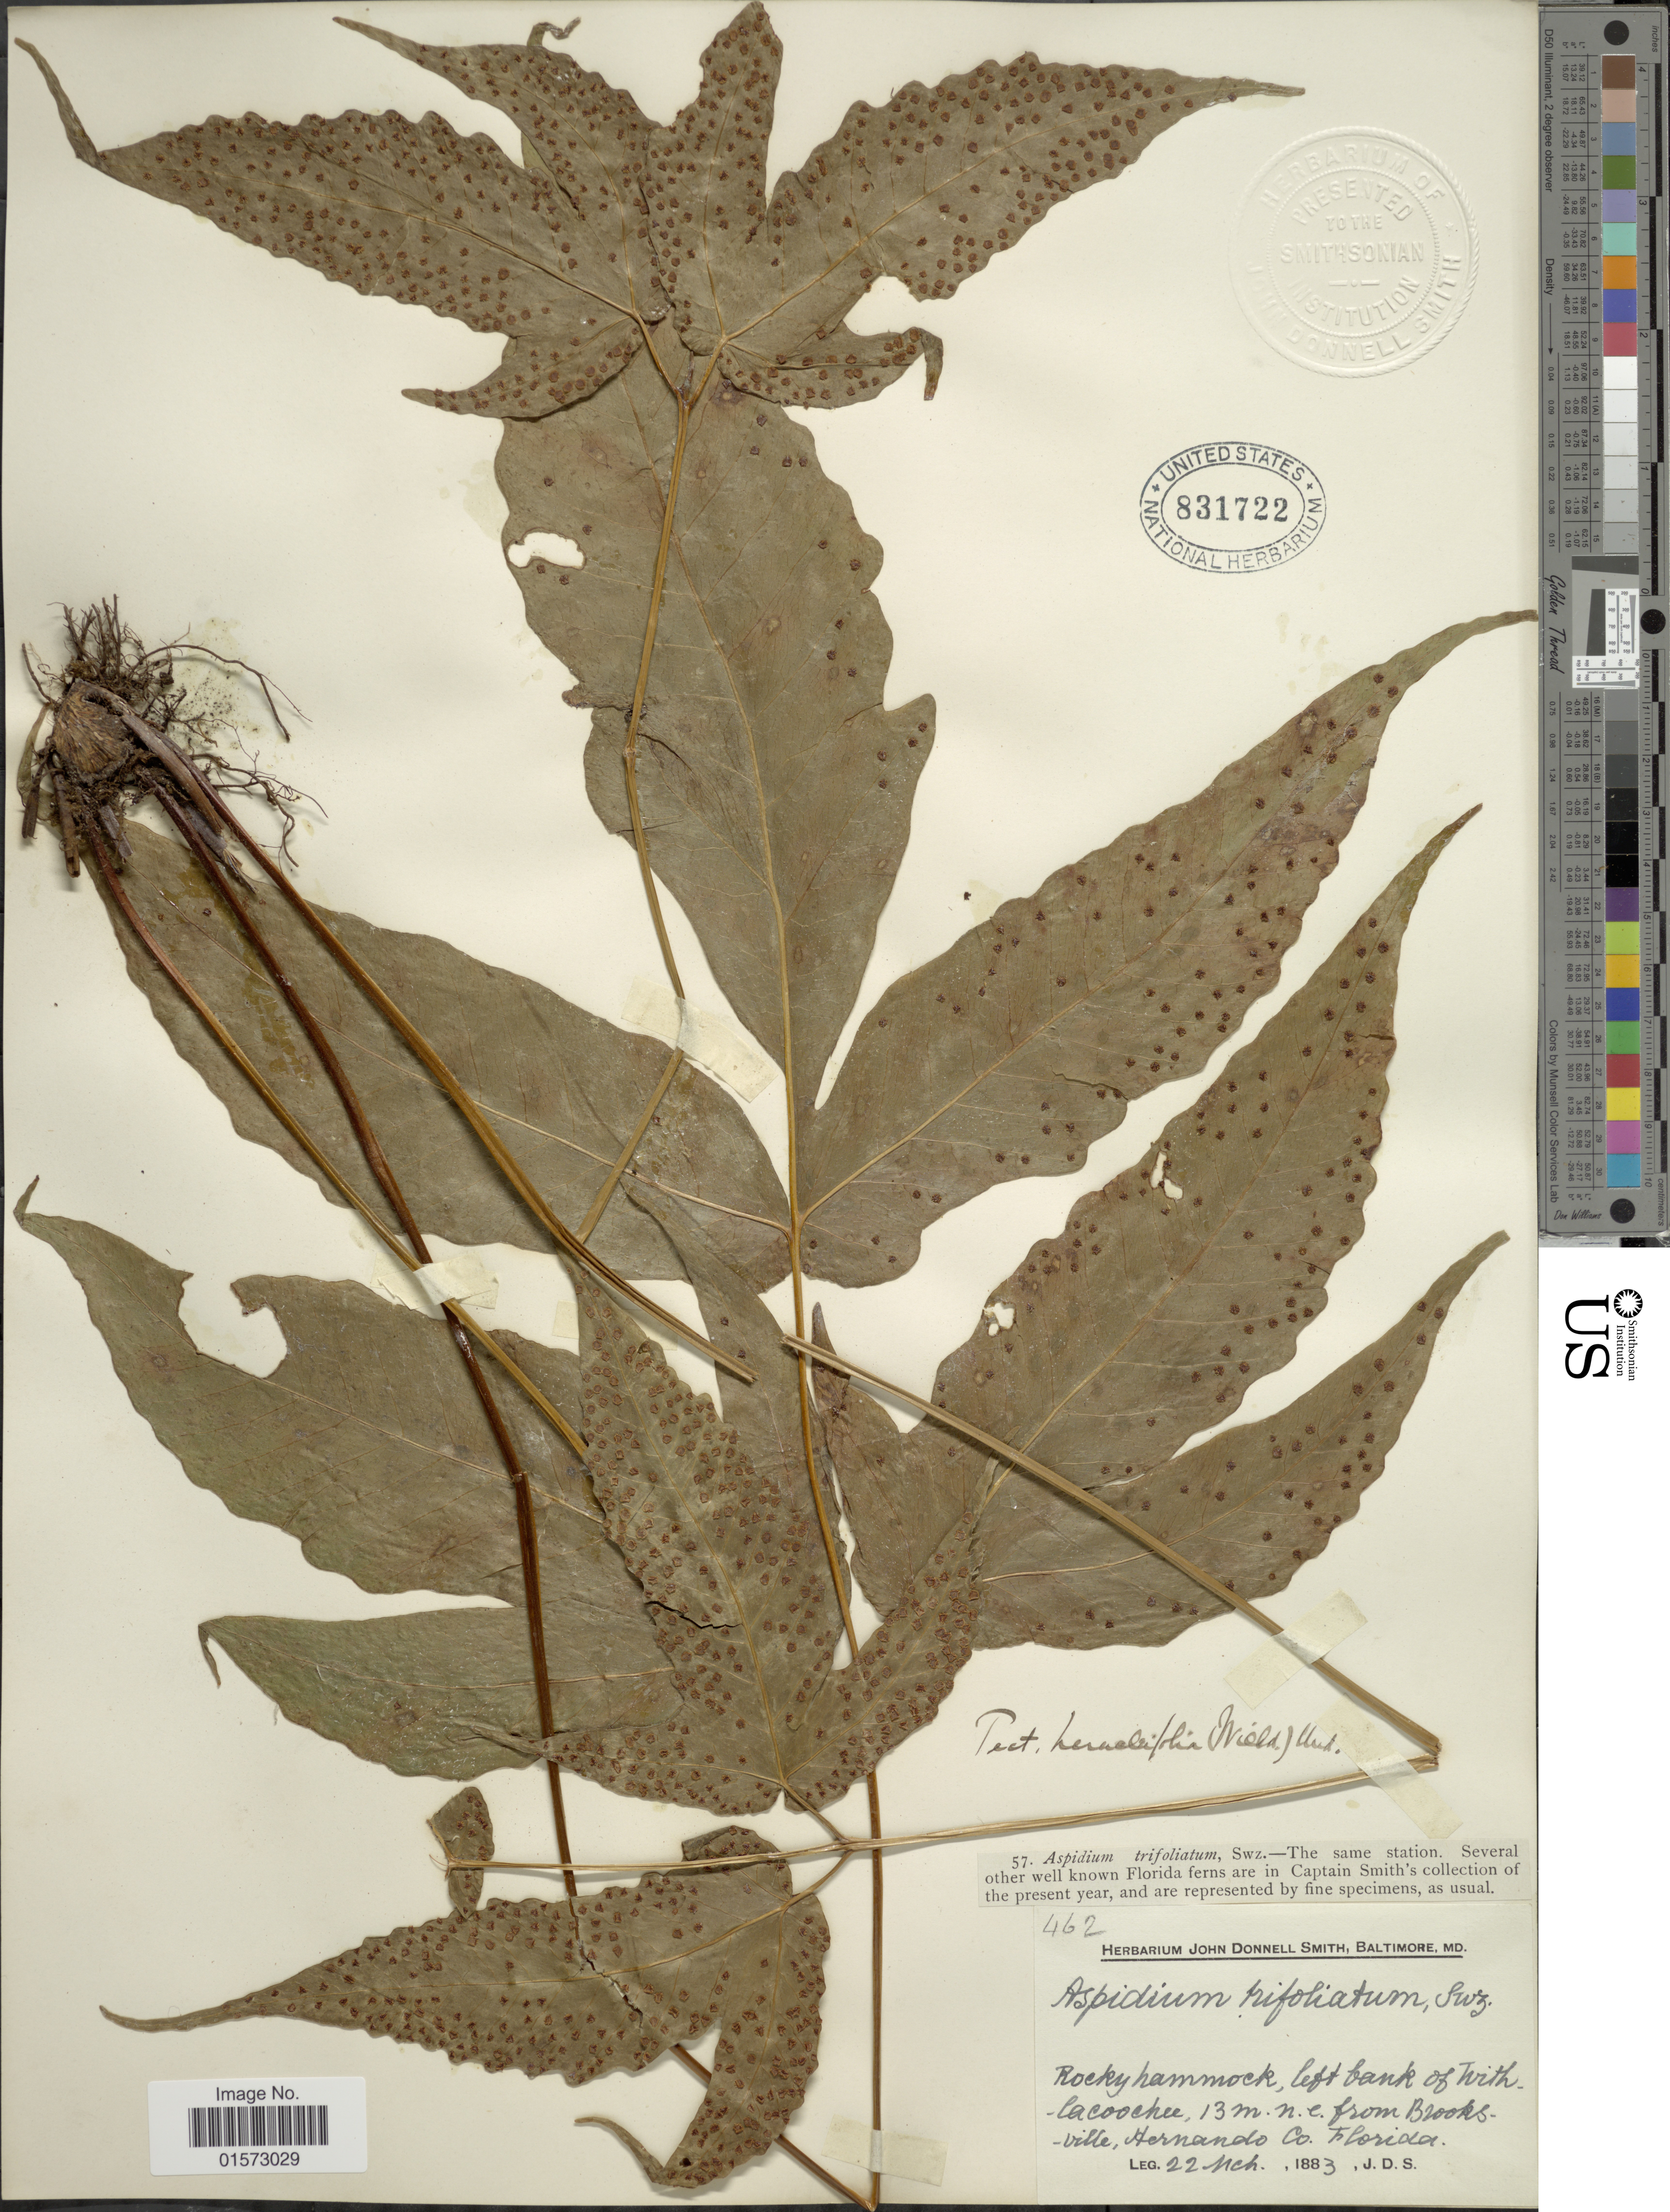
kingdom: Plantae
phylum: Tracheophyta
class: Polypodiopsida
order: Polypodiales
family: Tectariaceae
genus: Tectaria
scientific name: Tectaria heracleifolia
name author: (Willd.) Underw.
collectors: J. Donnell Smith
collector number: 462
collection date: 1883-03-22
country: United States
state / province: Florida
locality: Rocky hammock, left bank of withlacoochee, 13 m. n.e. from Brooksville, Hernando Co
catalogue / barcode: US 831722